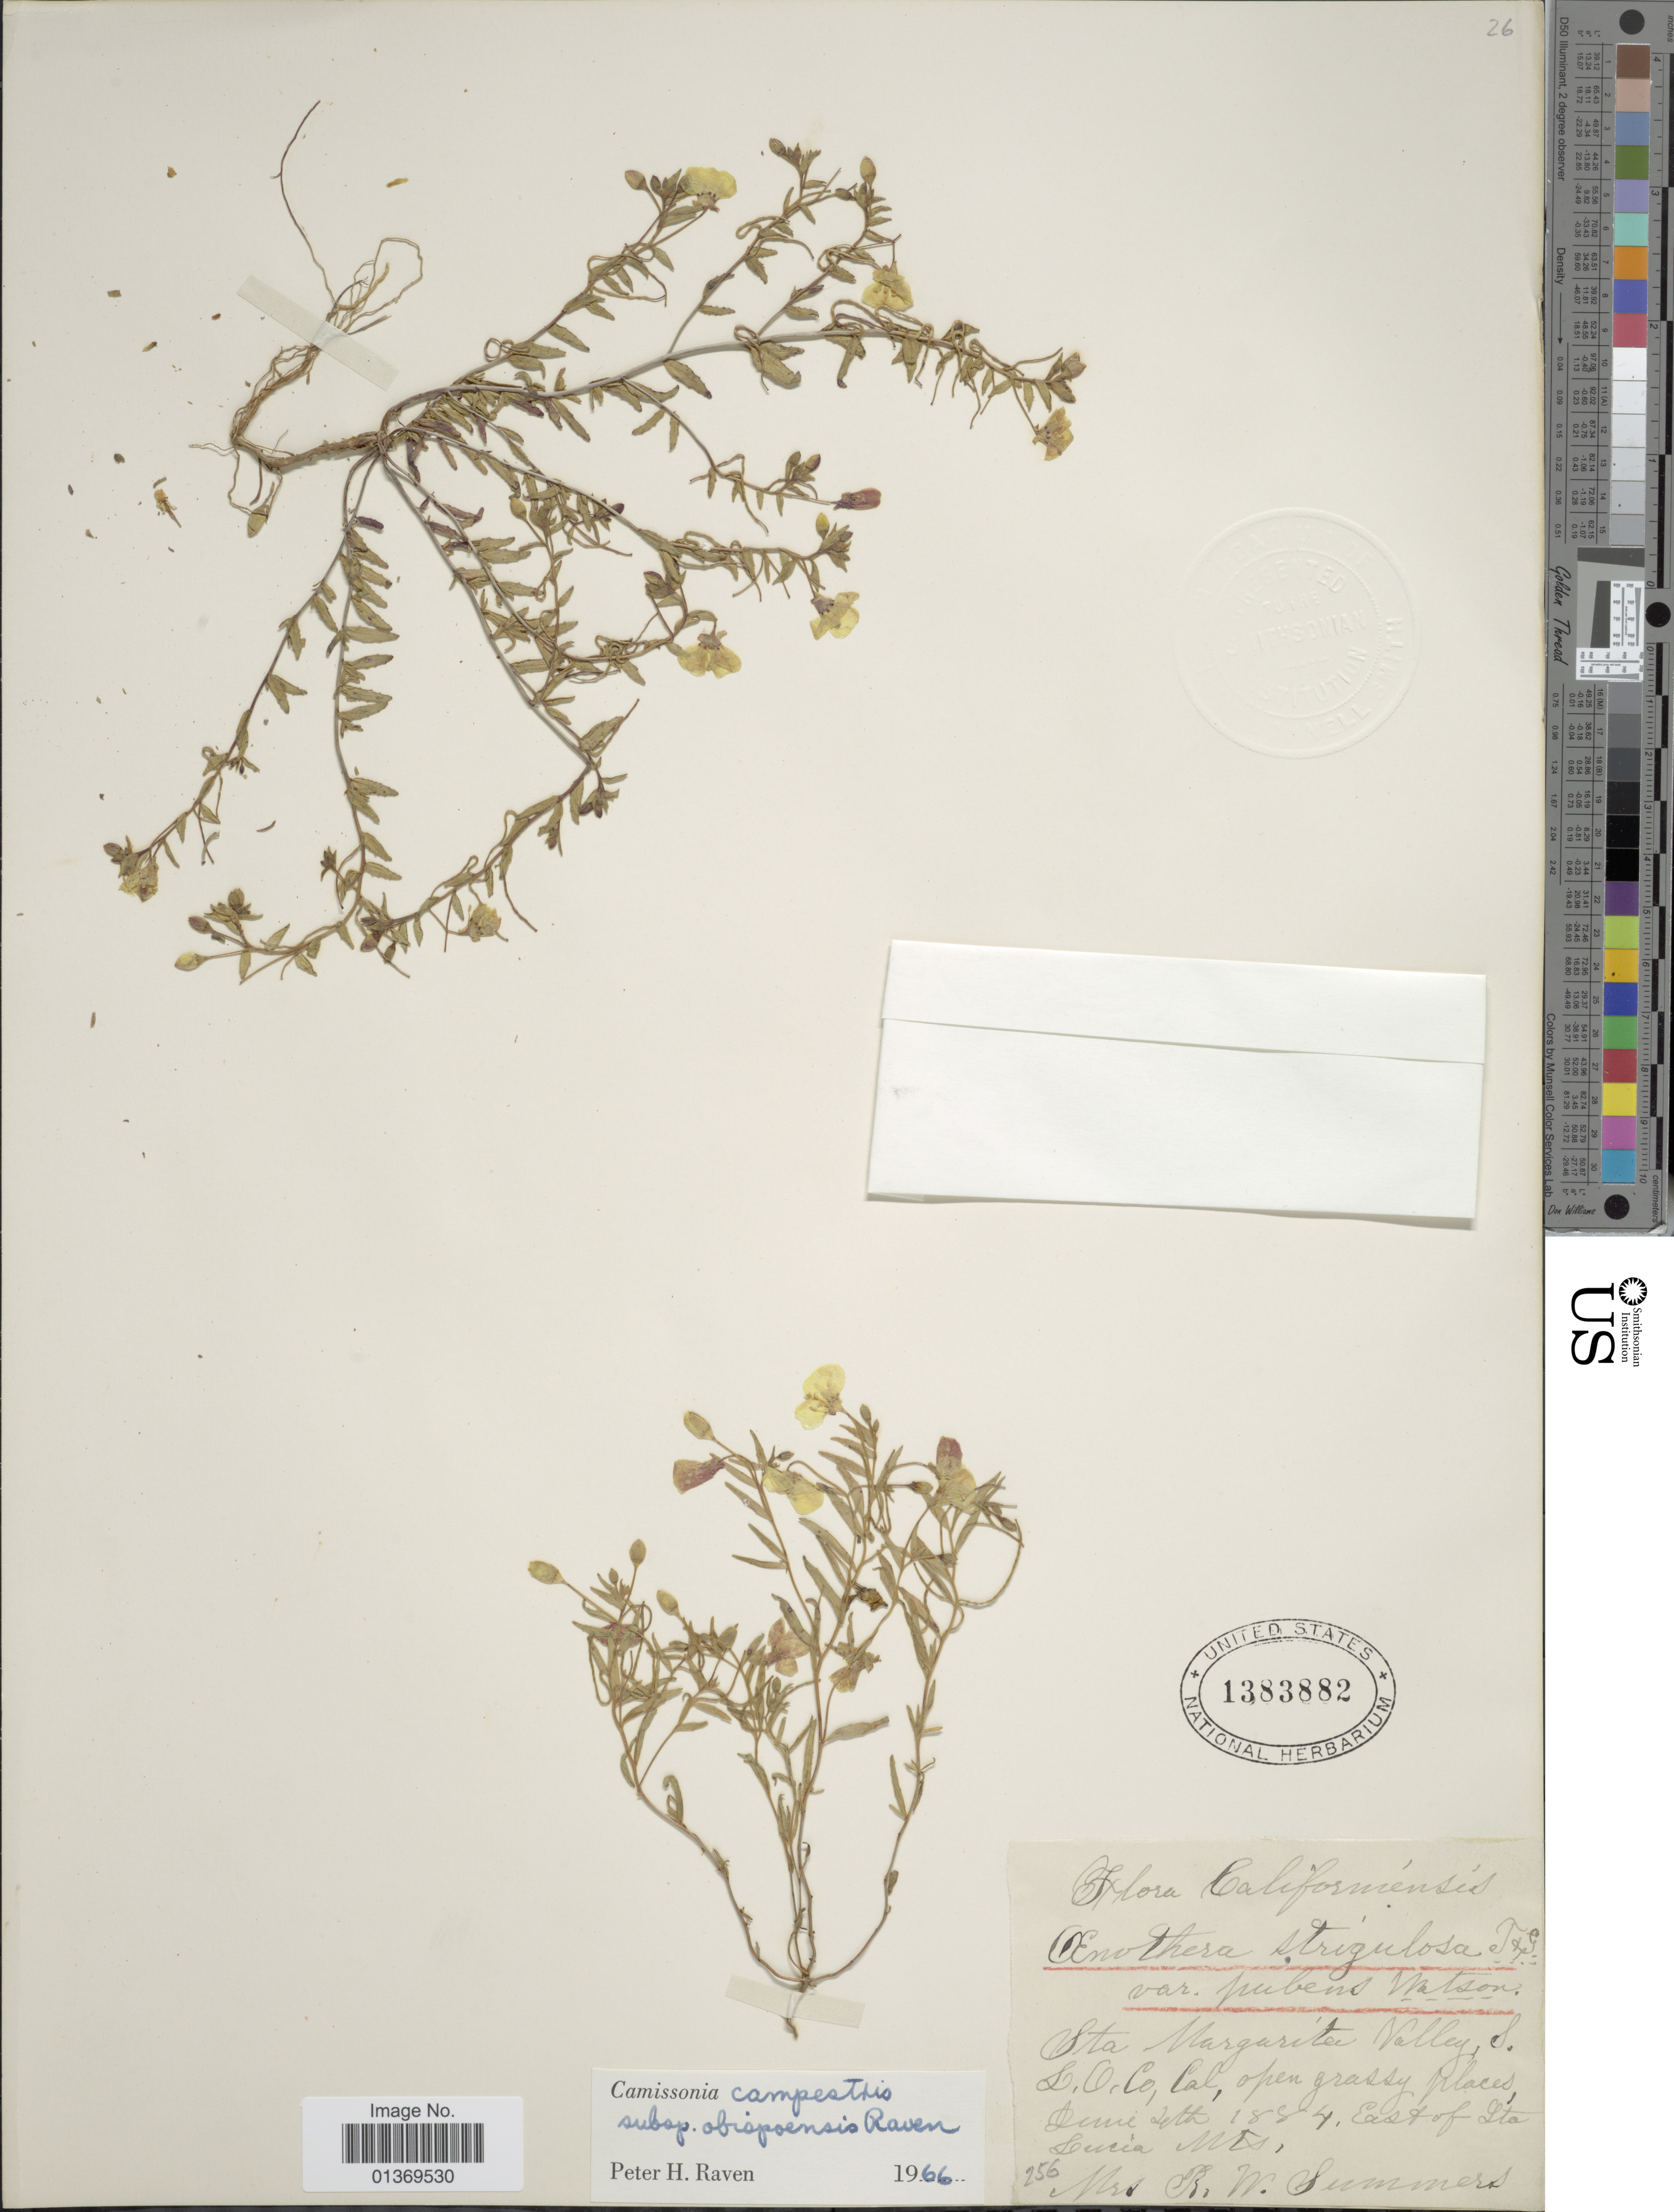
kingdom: Plantae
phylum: Tracheophyta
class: Magnoliopsida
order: Myrtales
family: Onagraceae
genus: Camissonia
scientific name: Camissonia campestris subsp. obispoensis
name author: P.H. Raven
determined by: Raven, P. H.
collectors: R. Summers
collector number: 256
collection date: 1884-06-04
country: United States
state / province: California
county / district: San Luis Obispo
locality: Sta Margarita Valley, S. L. O. Co. Cal, East of Sta Lucia Mts.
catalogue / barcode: US 1383882